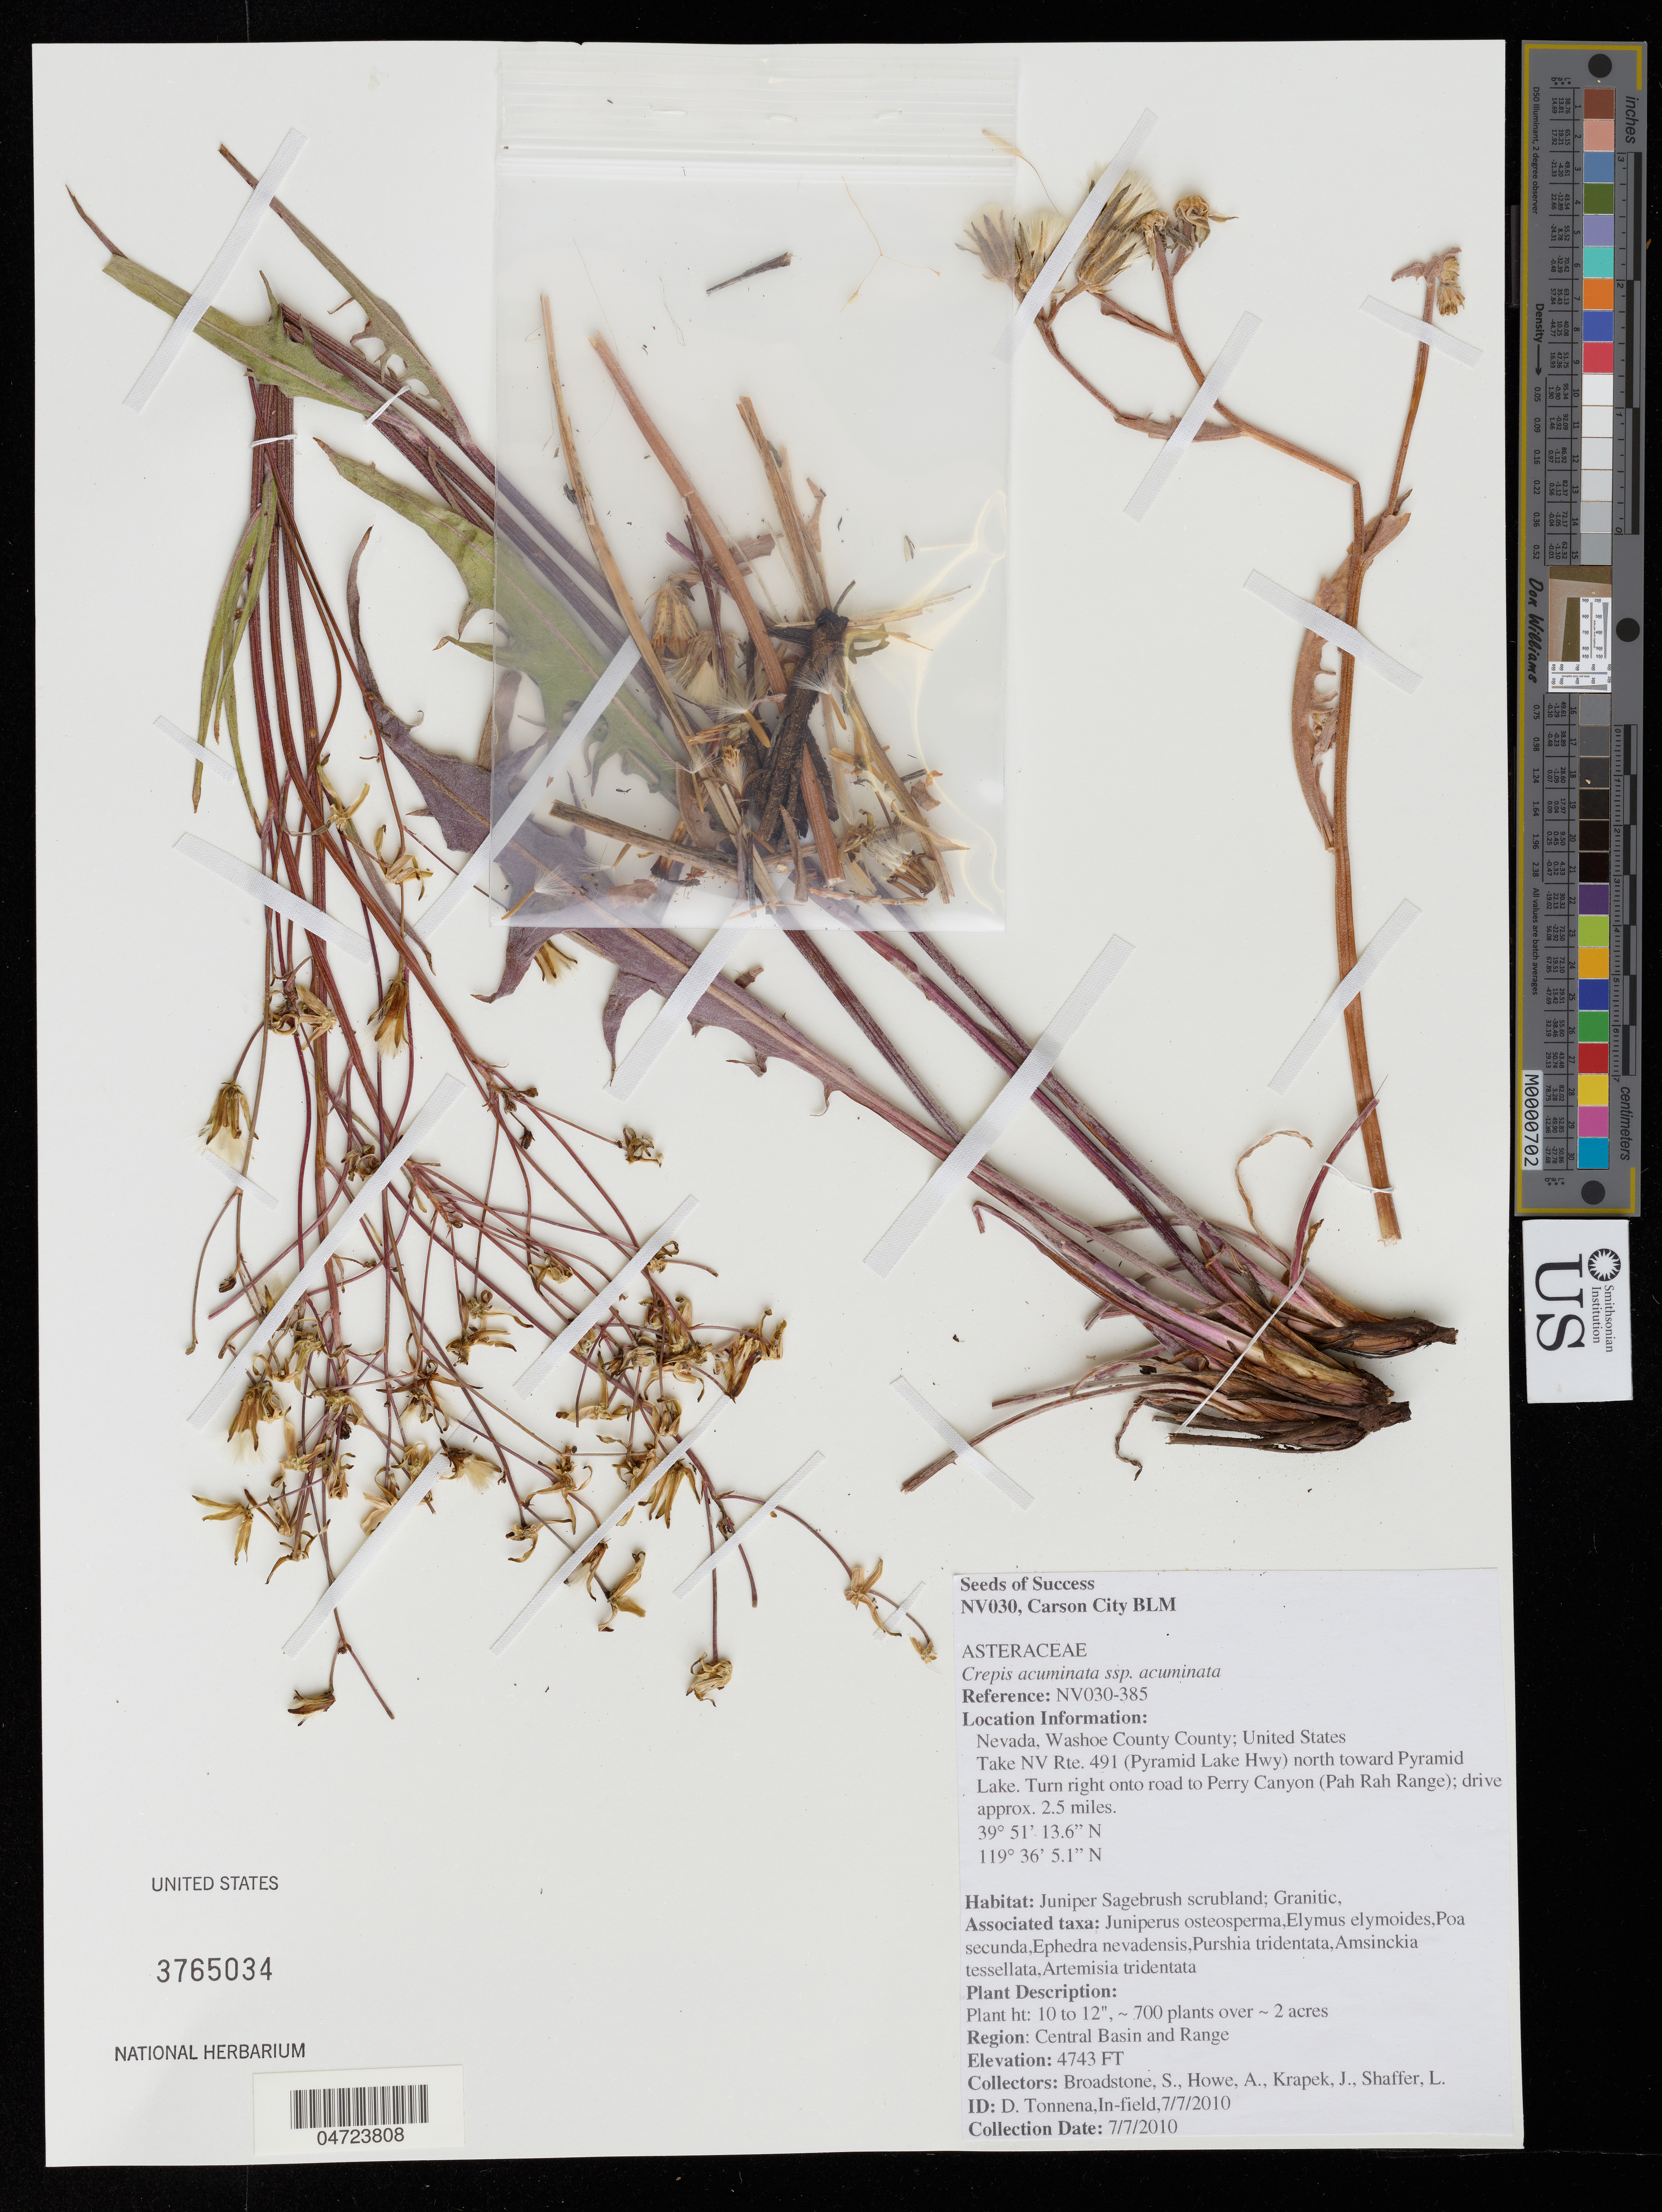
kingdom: Plantae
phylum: Tracheophyta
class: Magnoliopsida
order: Asterales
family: Asteraceae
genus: Crepis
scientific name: Crepis acuminata subsp. acuminata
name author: Nutt.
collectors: S. Broadstone, A. Howe, J. Krapek & L. Shaffer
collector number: NV030-385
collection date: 2010-07-07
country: United States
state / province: Nevada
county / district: Washoe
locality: Washoe County County. Take NV Rte. 491 (Pyramid Lake Hwy) north toward Pyramid Lake. Turn right onto road to Perry Canyon (Pah Rah Range); drive approx. 2.5 miles. Region: Central Basin and Range.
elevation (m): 1446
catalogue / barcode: US 3765034